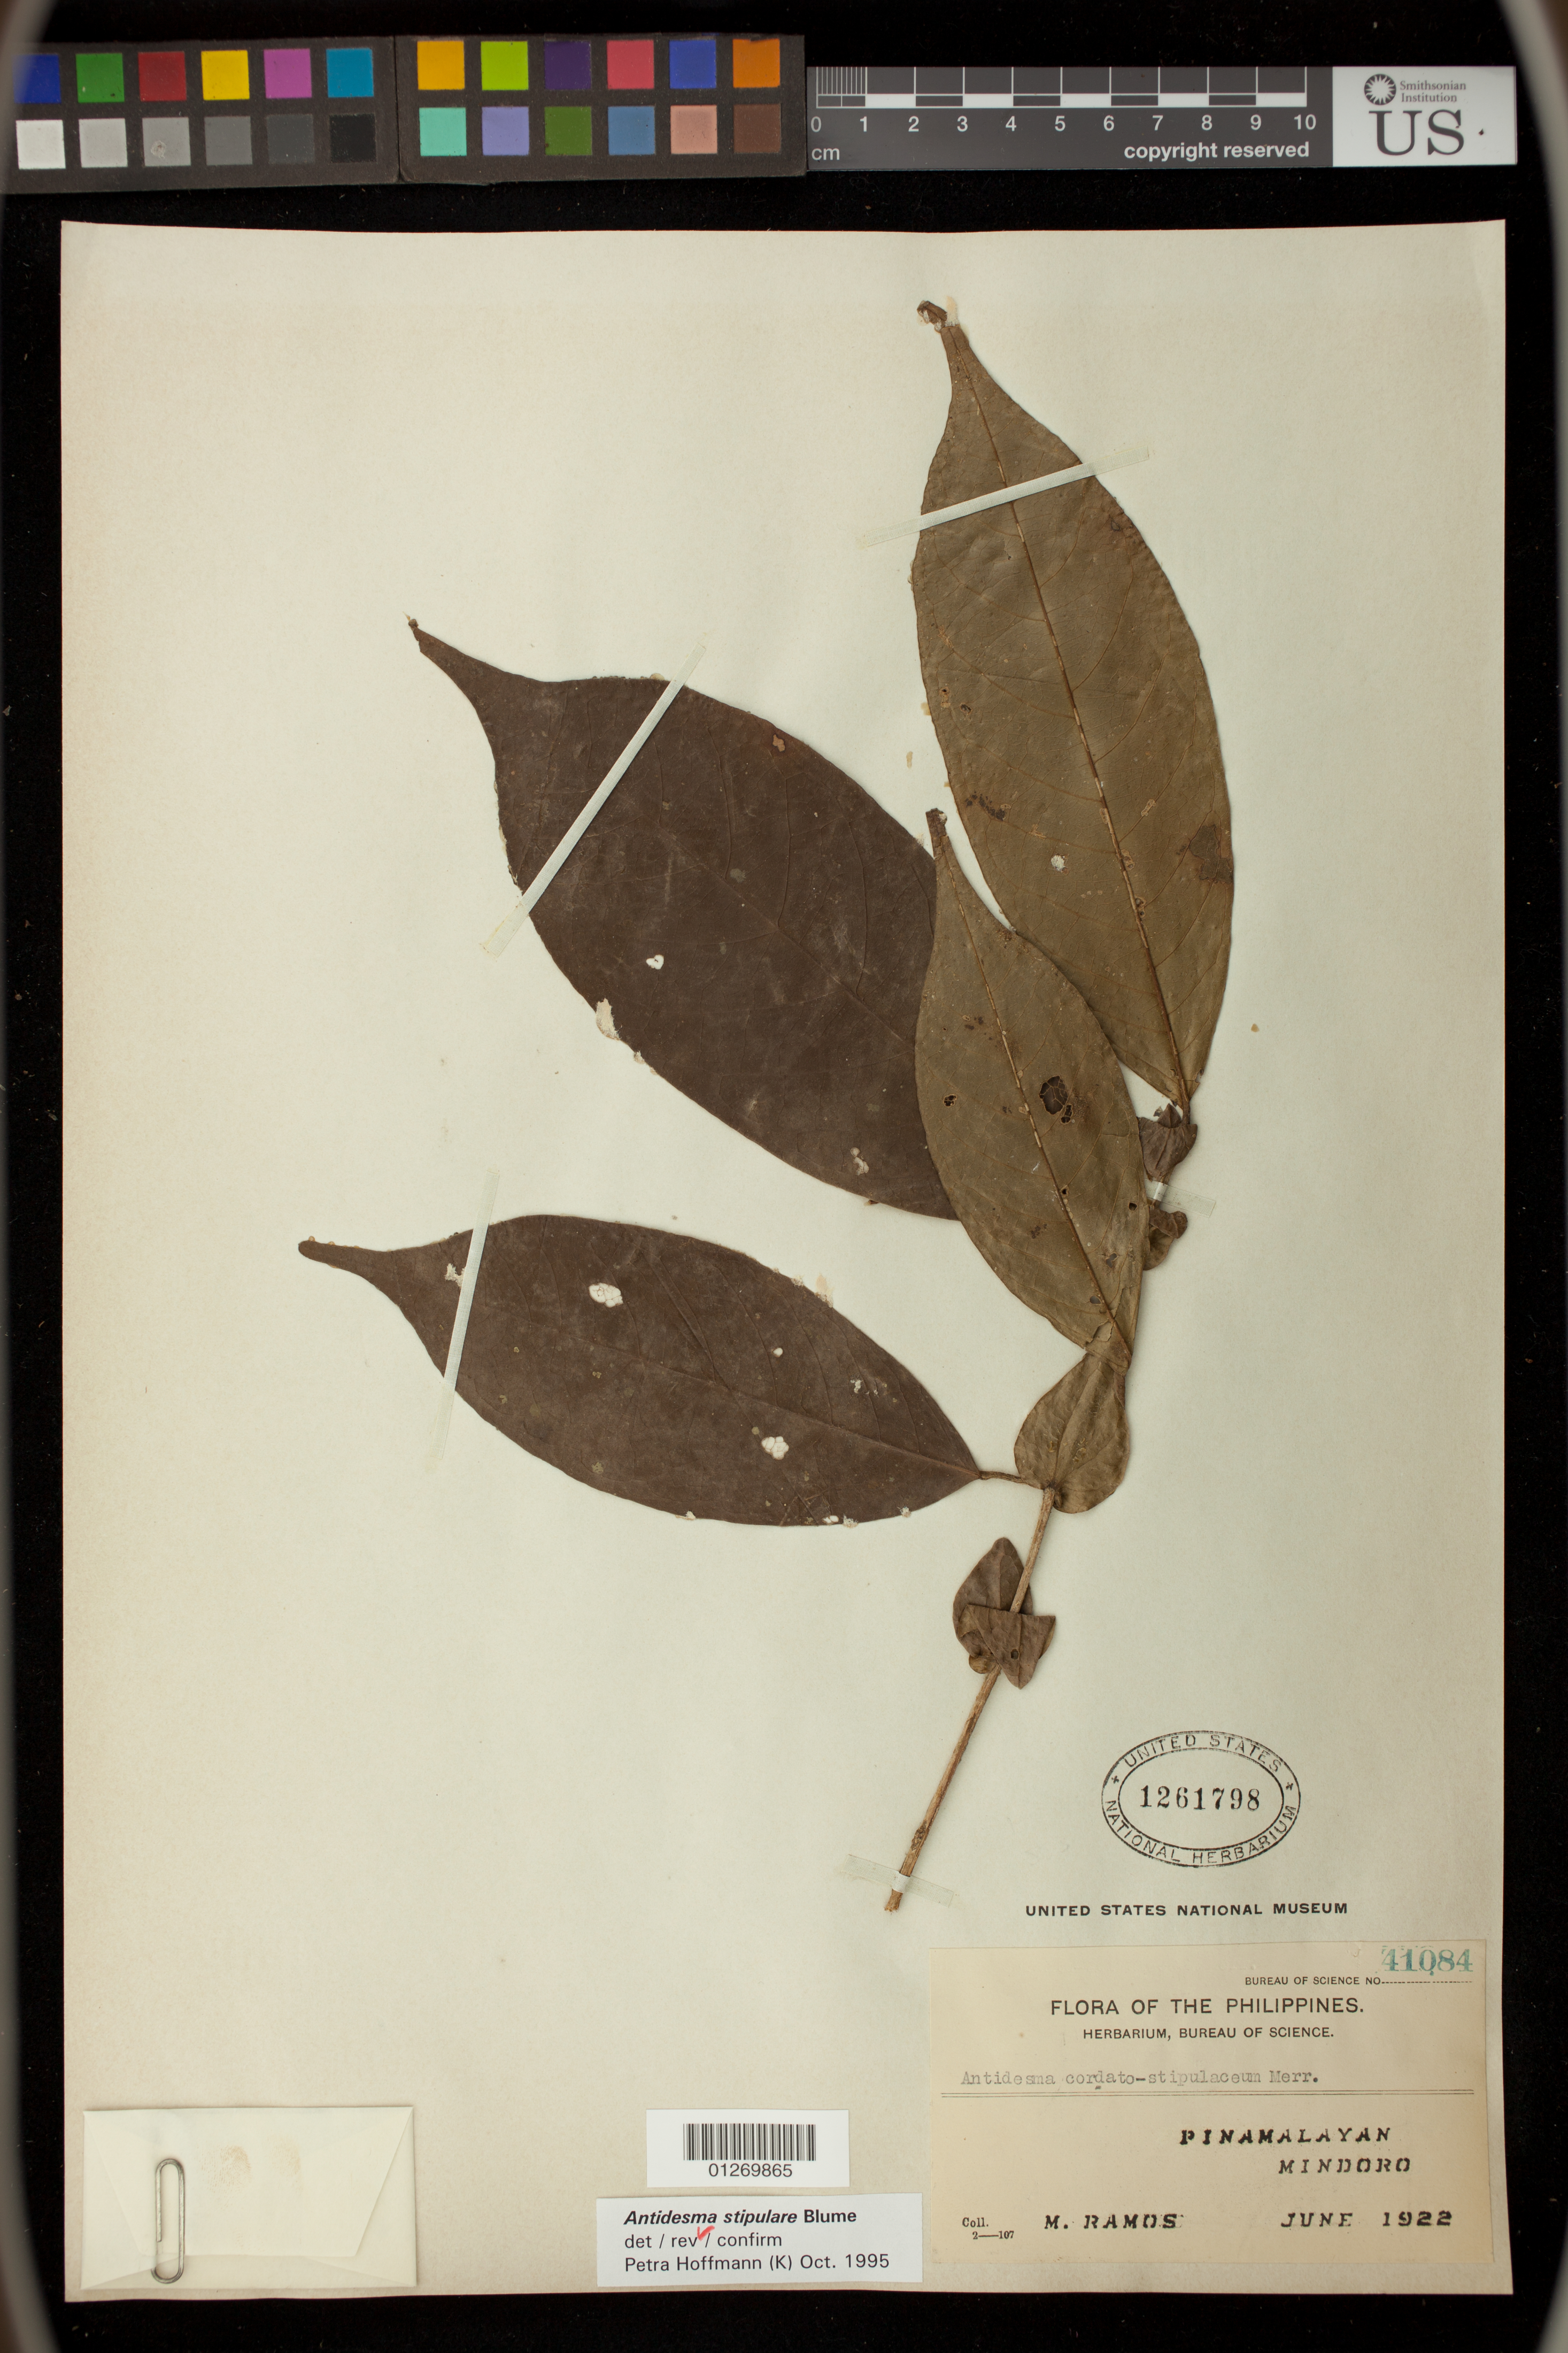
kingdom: Plantae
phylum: Tracheophyta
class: Magnoliopsida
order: Malpighiales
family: Phyllanthaceae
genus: Antidesma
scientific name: Antidesma stipulare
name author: Blume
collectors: M. Ramos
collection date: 1922-06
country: Philippines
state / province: Mimaropa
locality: Pinamalayan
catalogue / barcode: US 1261798